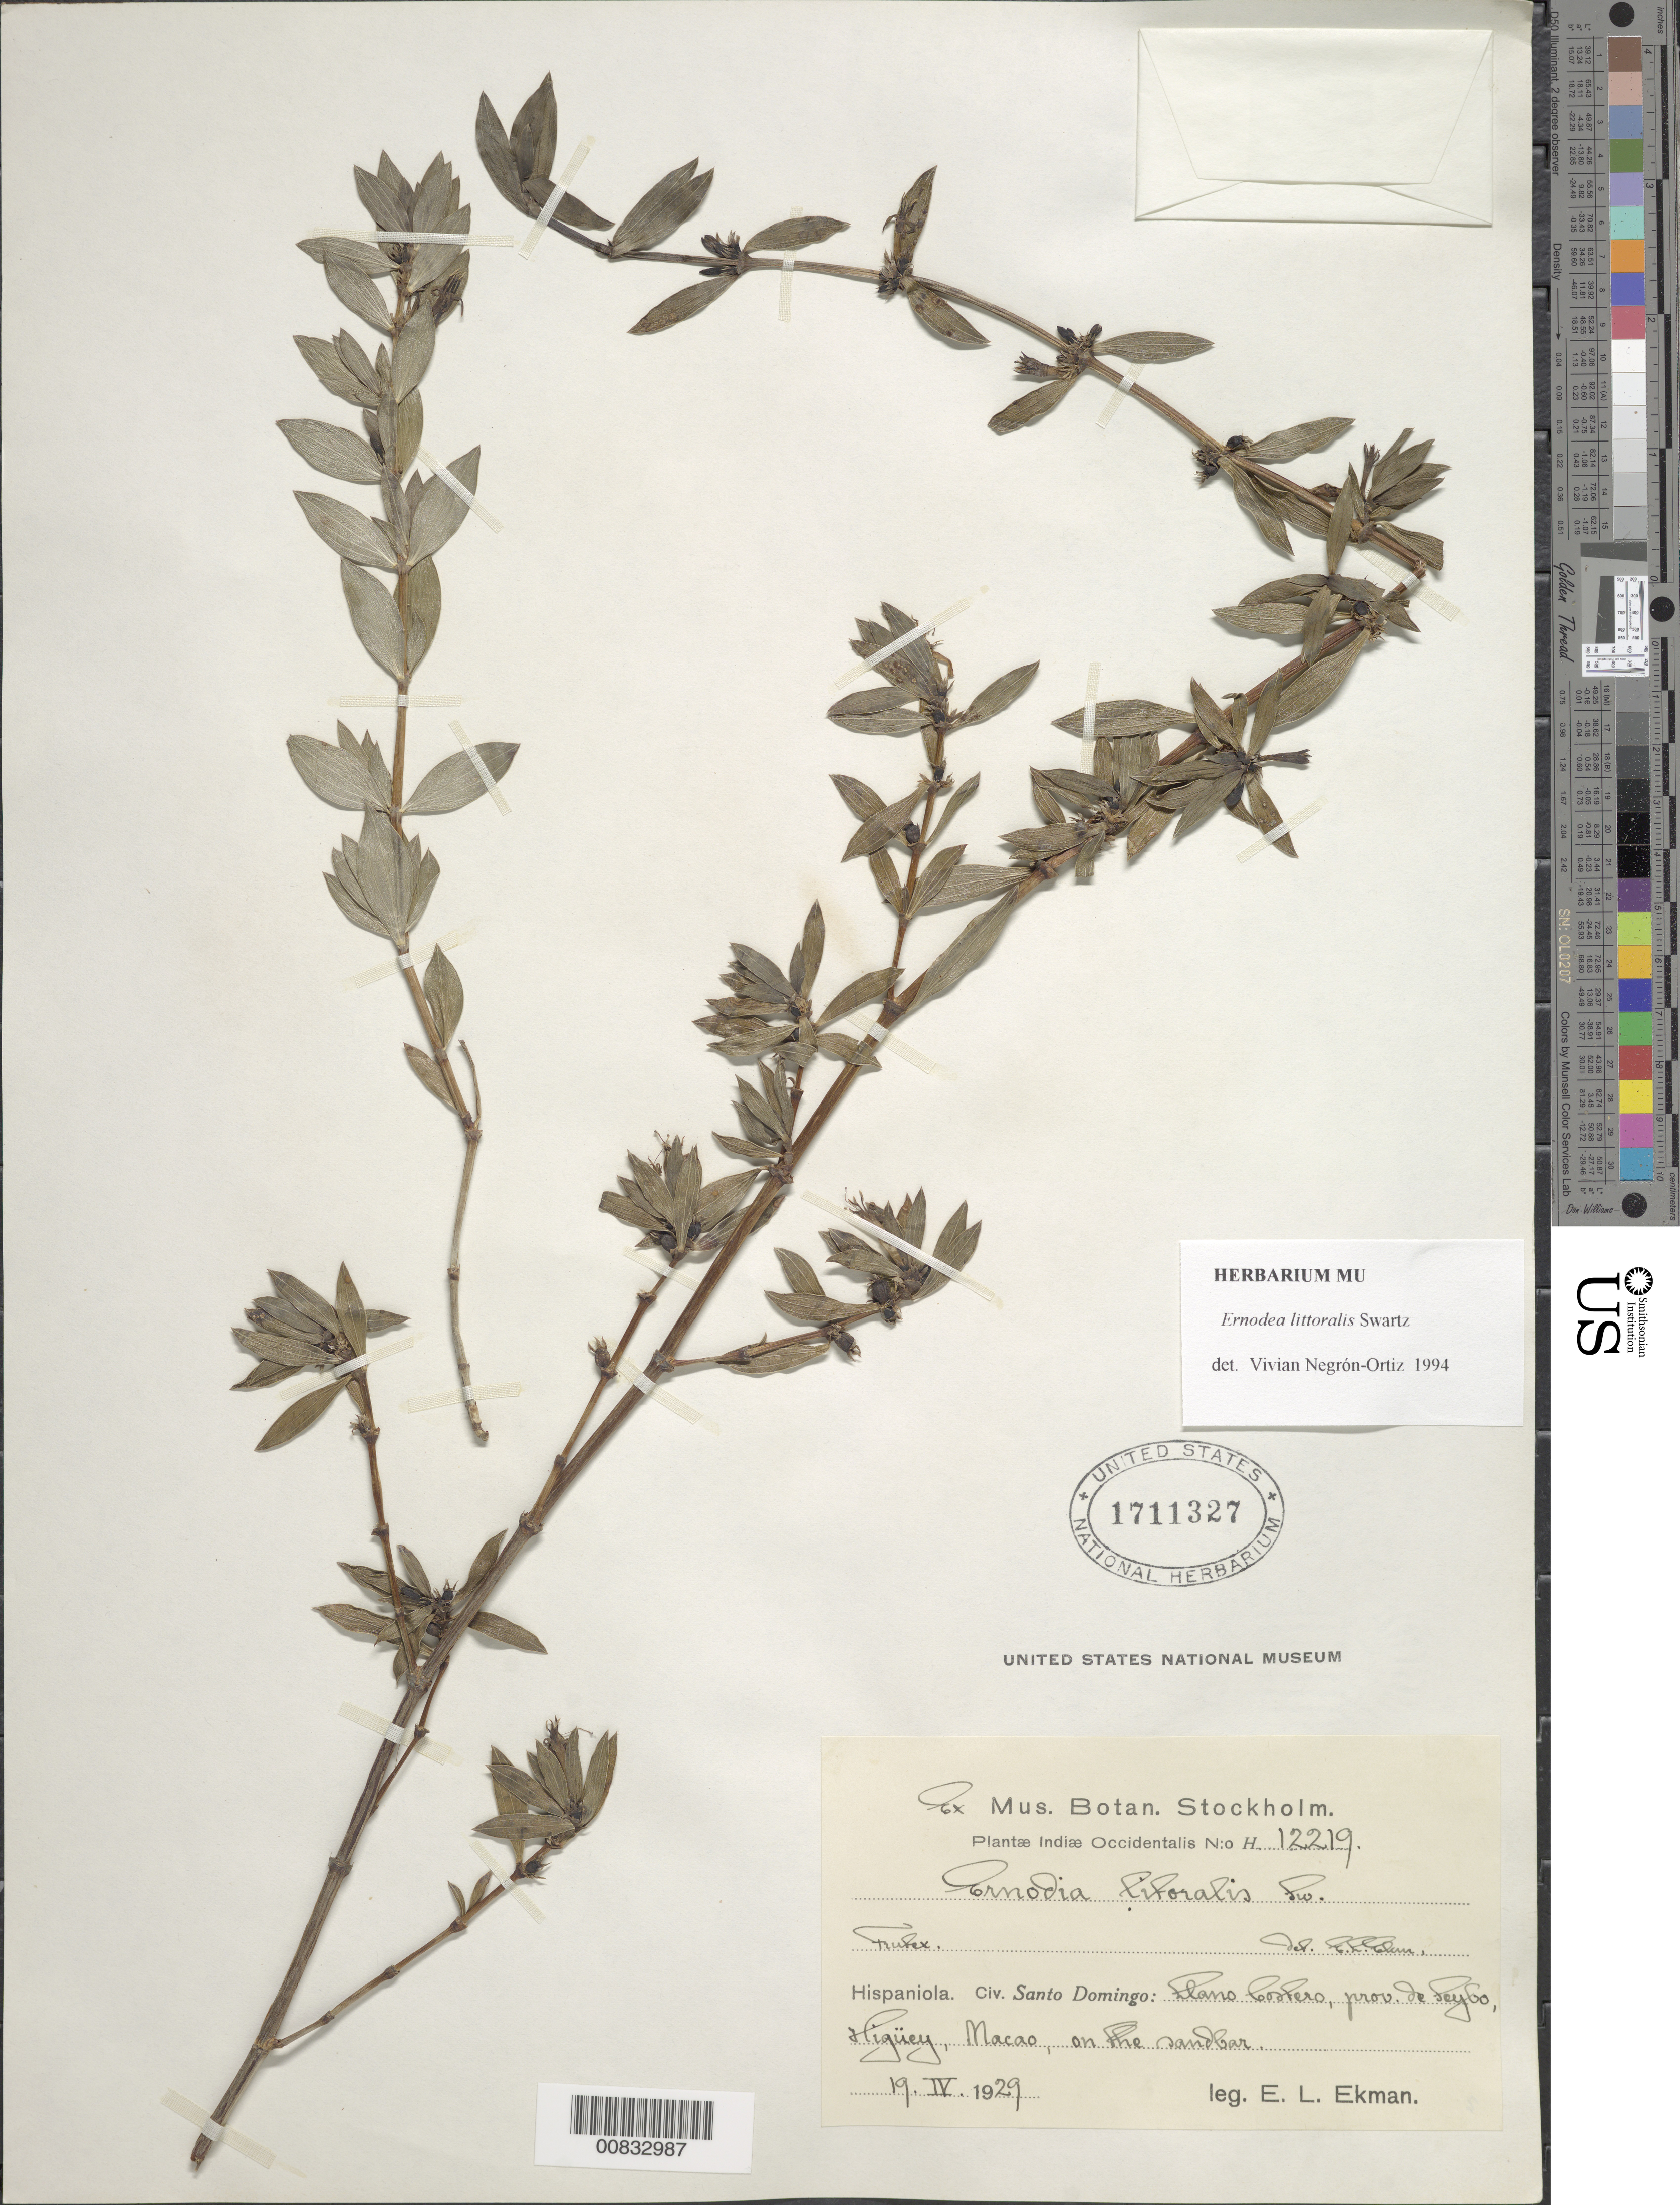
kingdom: Plantae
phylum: Tracheophyta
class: Magnoliopsida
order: Gentianales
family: Rubiaceae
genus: Ernodea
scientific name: Ernodea angusta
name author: Small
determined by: Negrón-Ortiz, V.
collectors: E. L. Ekman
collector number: H 12219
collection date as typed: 19 Apr 1929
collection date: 1929-04-19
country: Dominican Republic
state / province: El Seibo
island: Hispaniola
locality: Llano Costero, Higüey, Macao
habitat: On the sandbar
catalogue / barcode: US 1711327